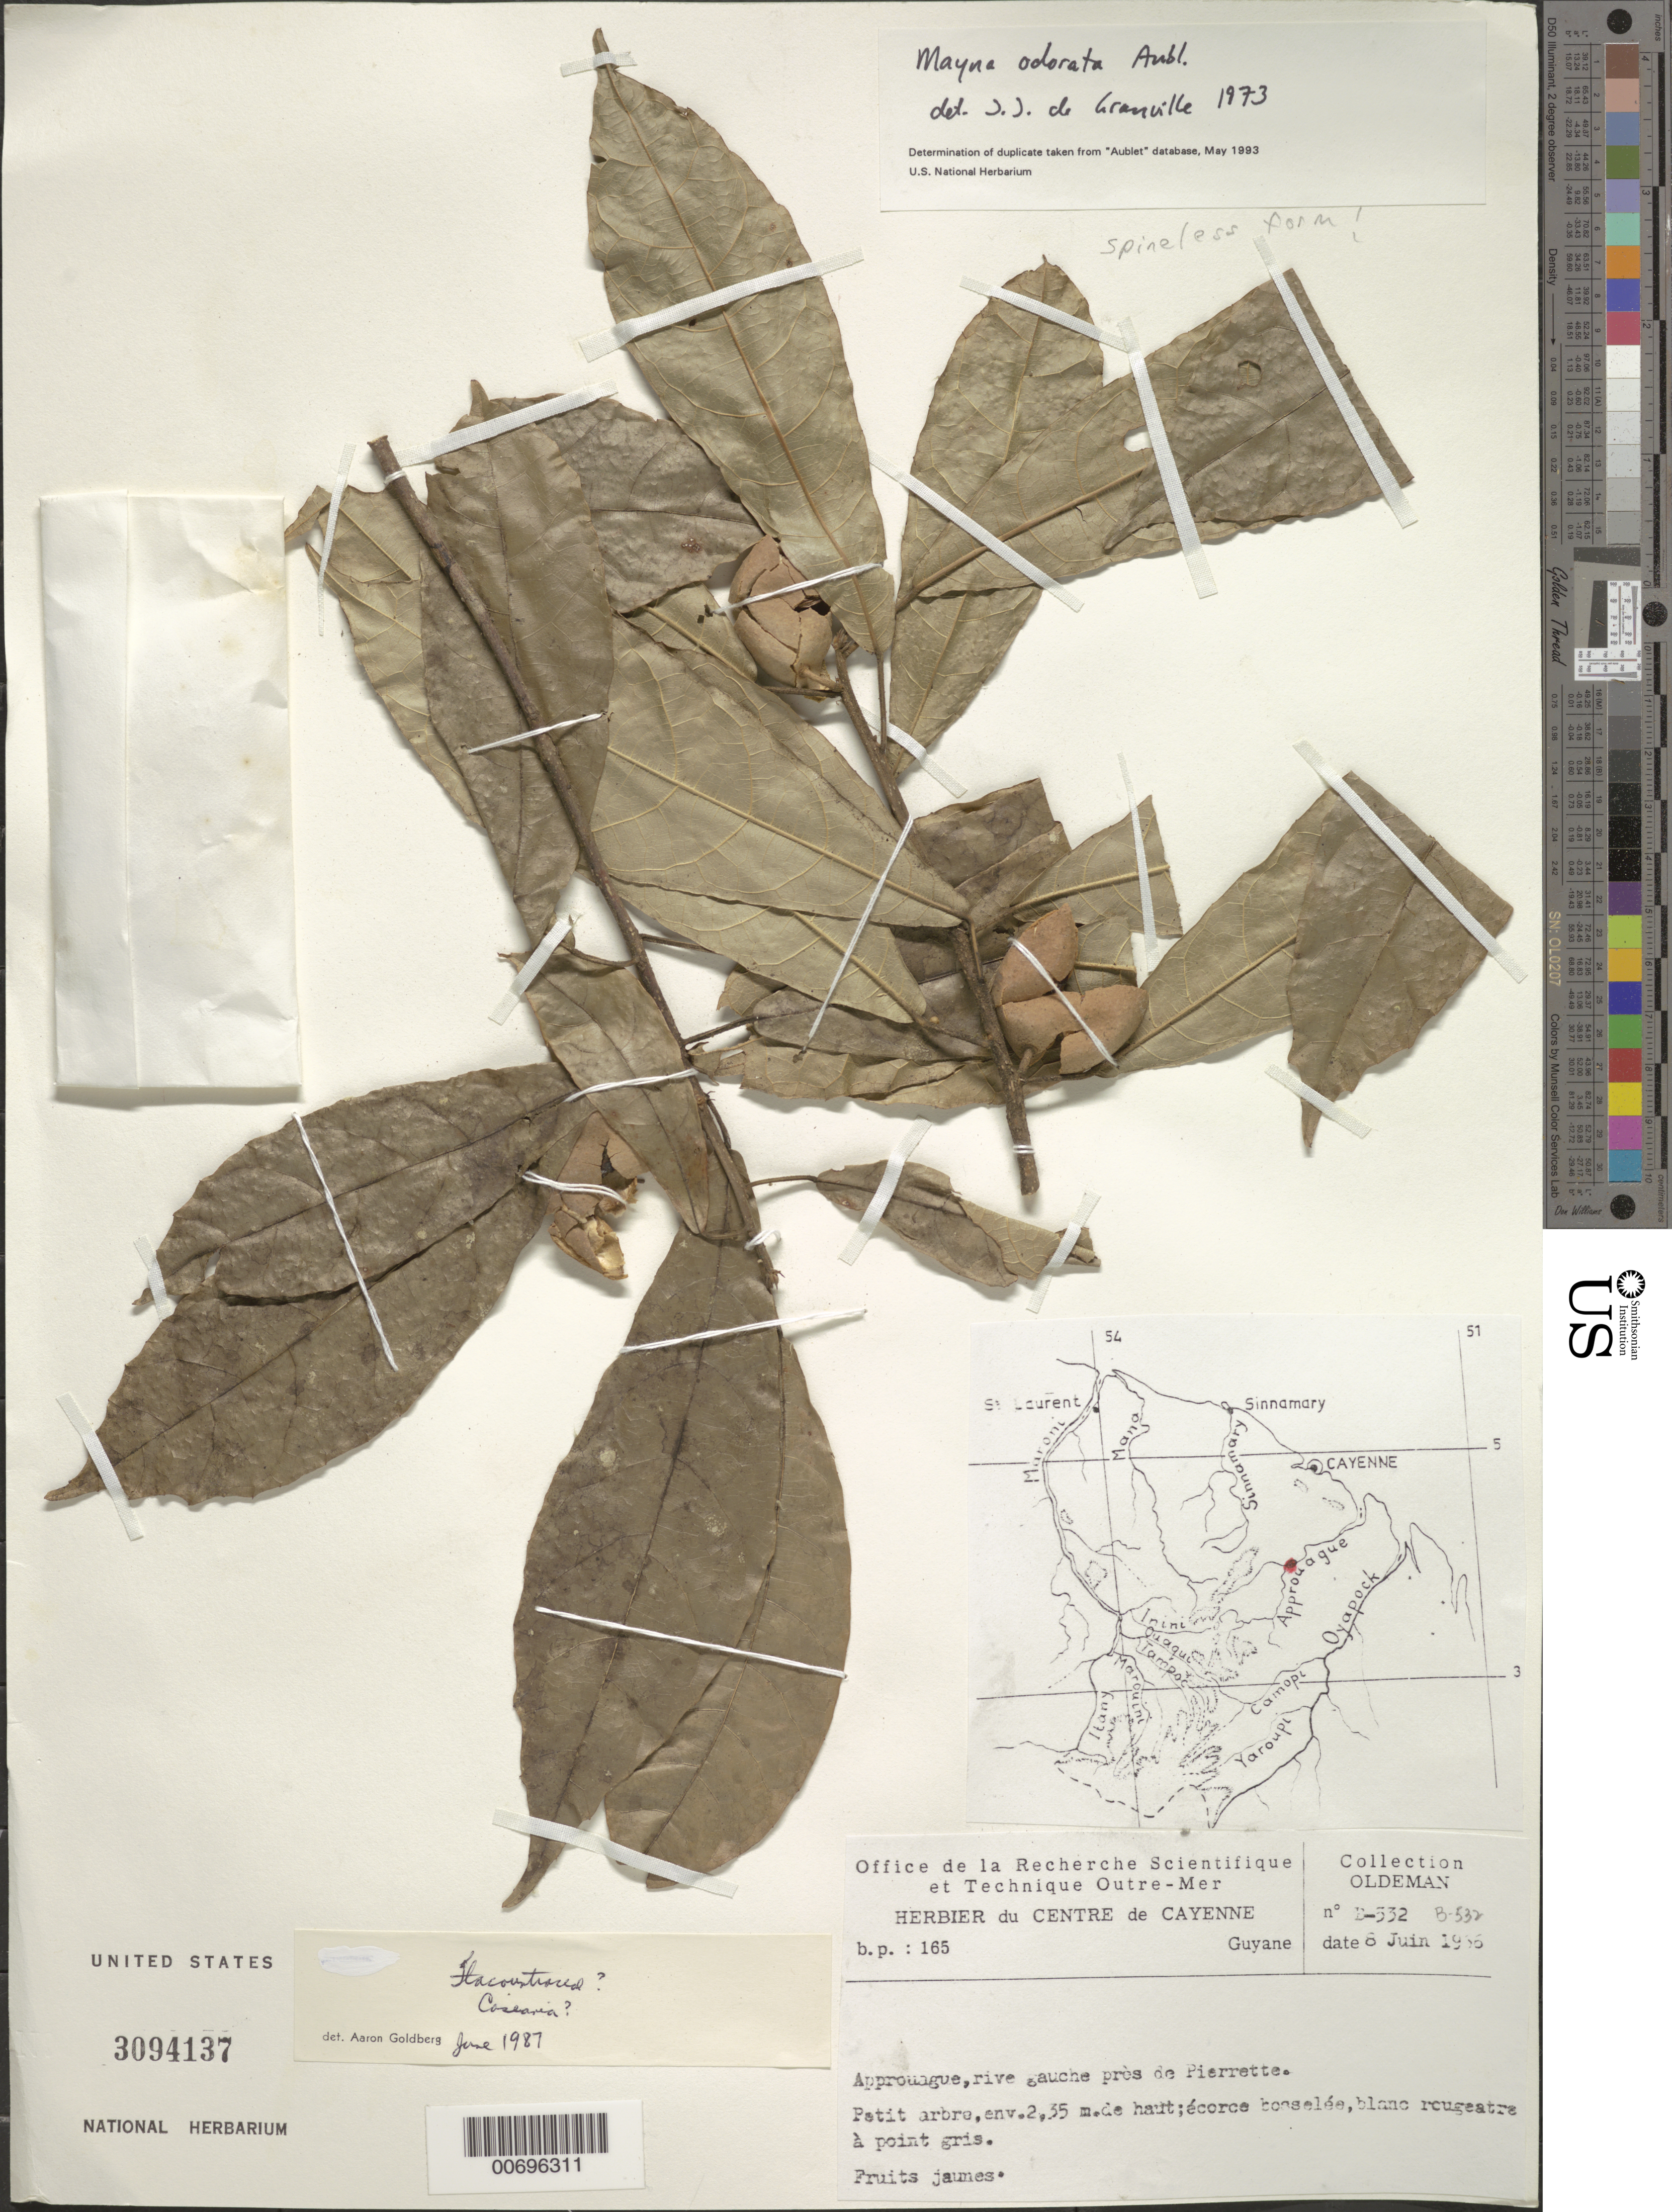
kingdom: Plantae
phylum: Tracheophyta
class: Magnoliopsida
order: Malpighiales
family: Achariaceae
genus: Mayna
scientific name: Mayna odorata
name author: Aubl.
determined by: Granville, J. J. de, (CAY), Institut de Recherche pour le Developpement (IRD) (FRENCH GUIANA)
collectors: R. Oldeman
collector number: B 532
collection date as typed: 8-Jun-66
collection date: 1966-06-08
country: French Guiana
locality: Approuague, rive près de Pierette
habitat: Rive gauche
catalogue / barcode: US 3094137